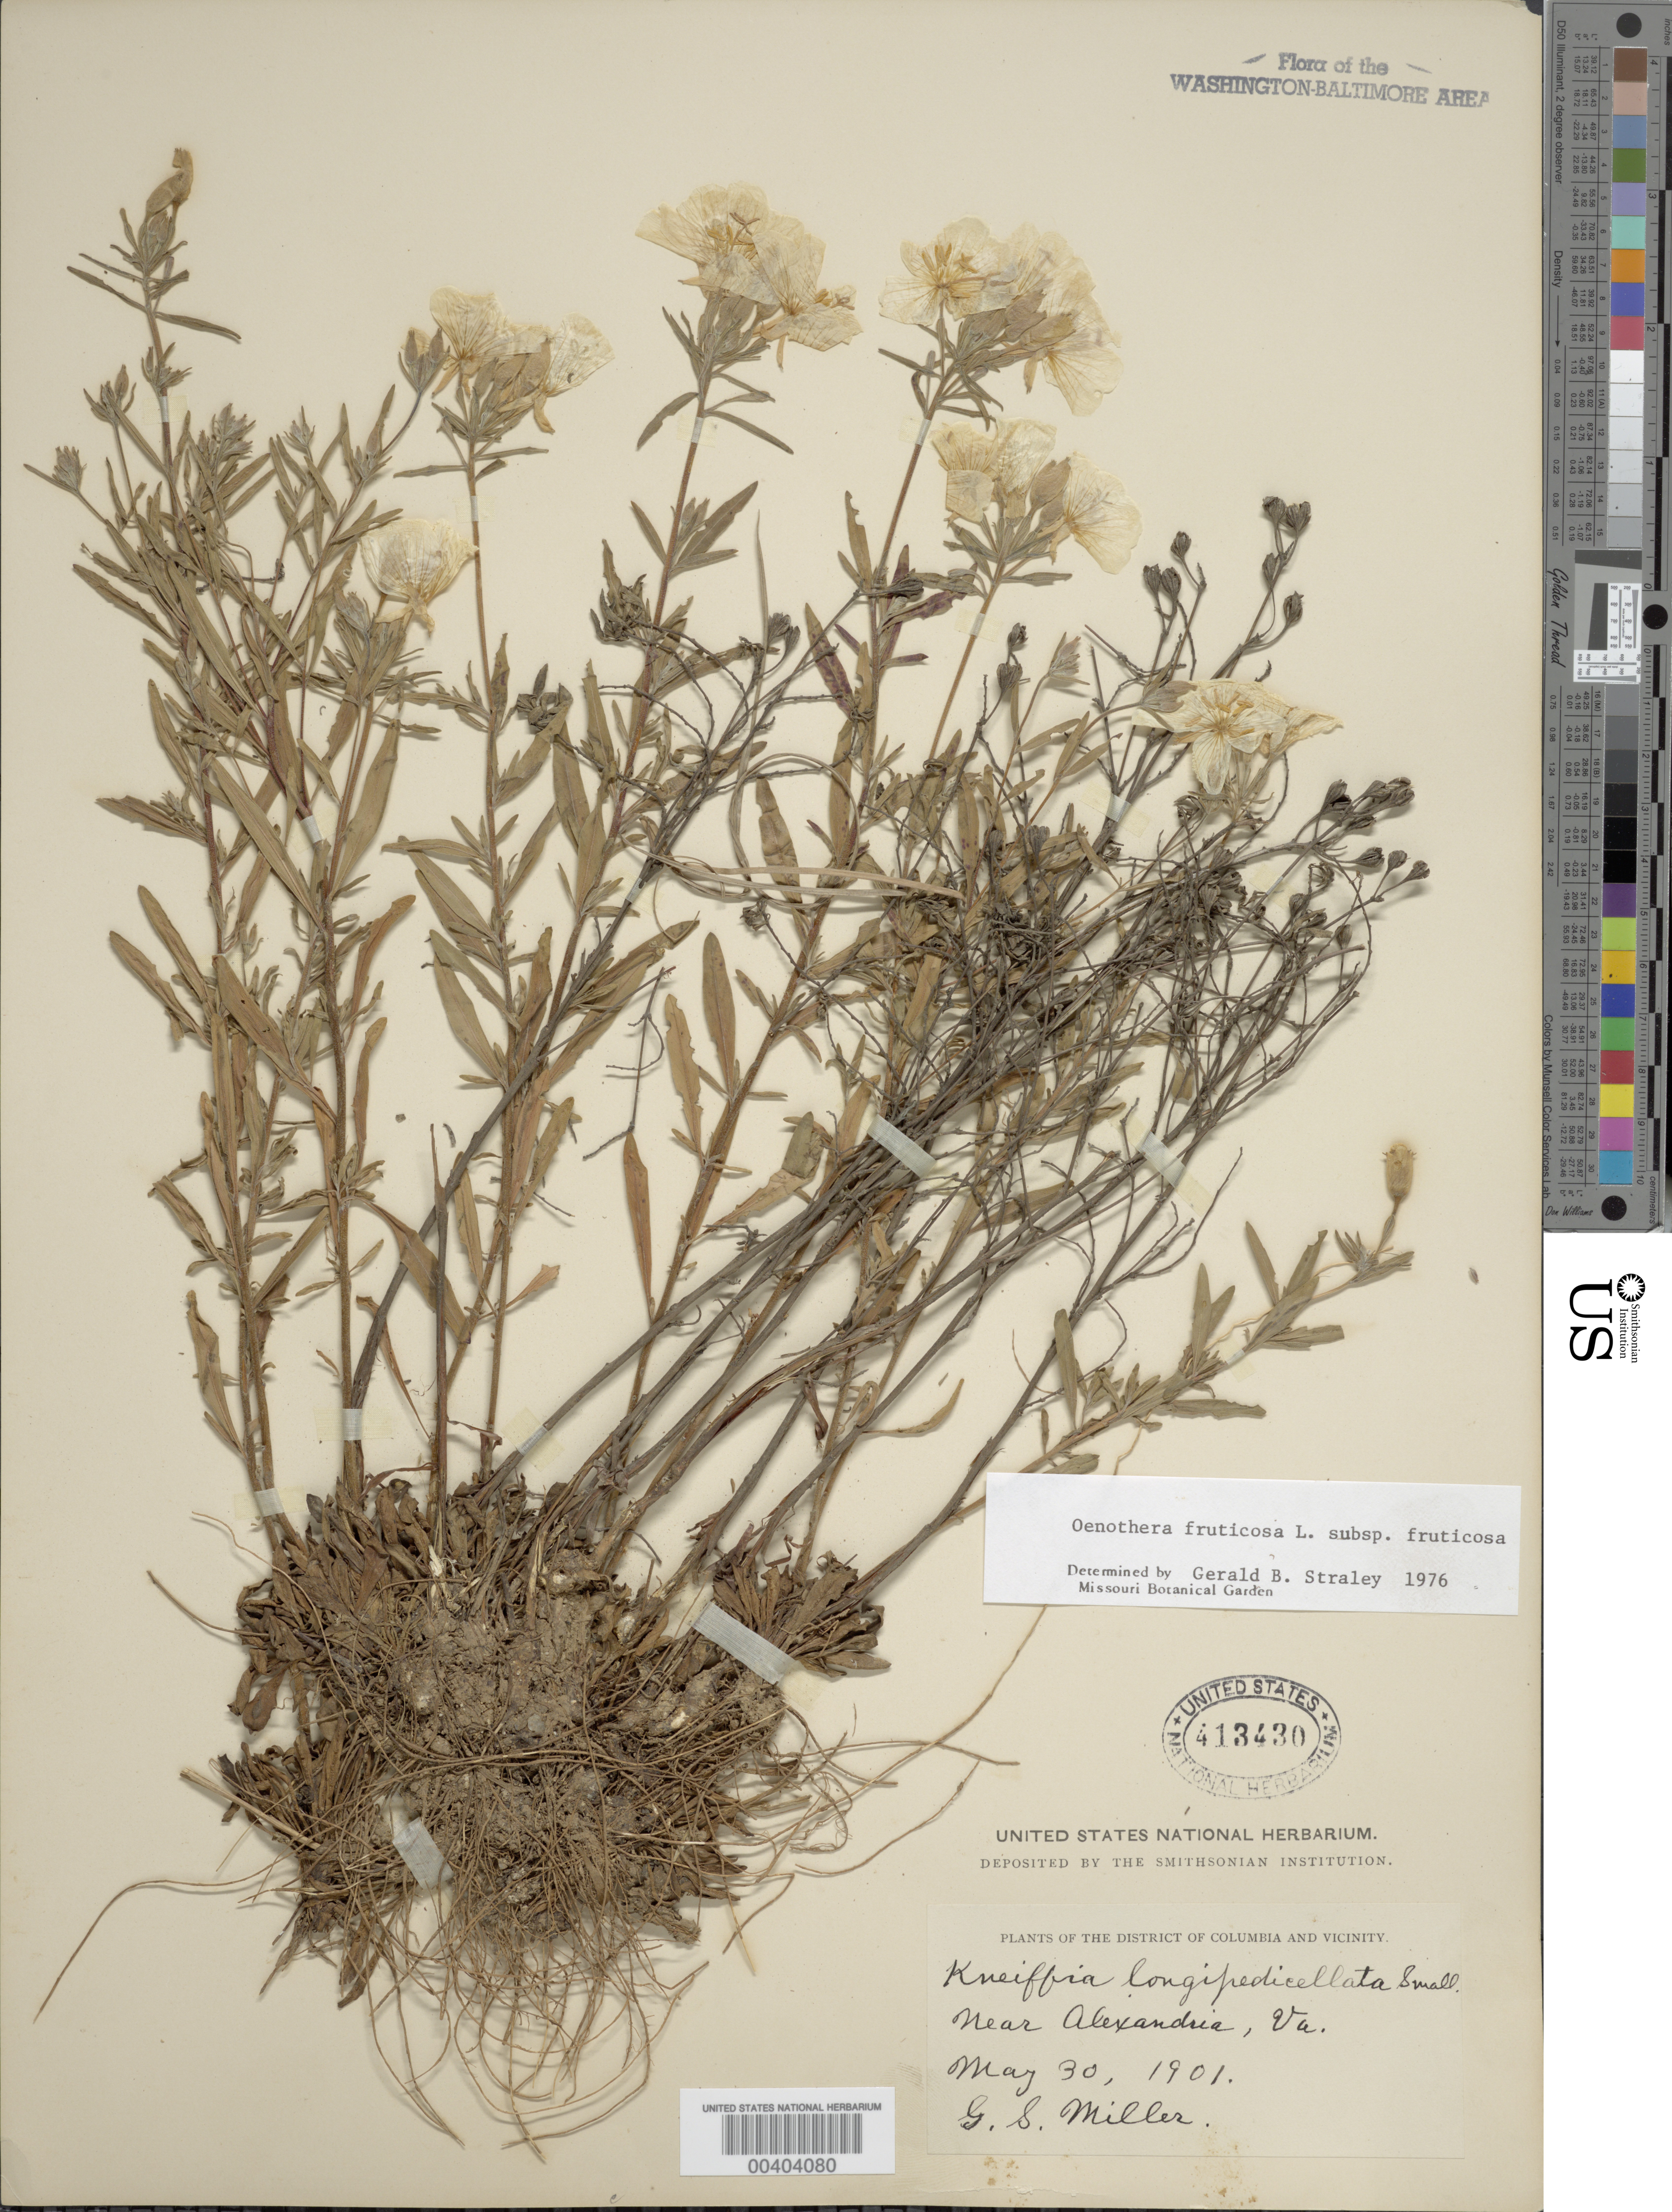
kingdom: Plantae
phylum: Tracheophyta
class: Magnoliopsida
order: Myrtales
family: Onagraceae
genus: Oenothera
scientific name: Oenothera fruticosa subsp. fruticosa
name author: L.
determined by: Straley, G. B.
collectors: G. S. Miller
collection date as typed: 30 May 1901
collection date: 1901-05-30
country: United States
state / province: Virginia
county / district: Fairfax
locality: Near Alexandria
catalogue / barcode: US 413430